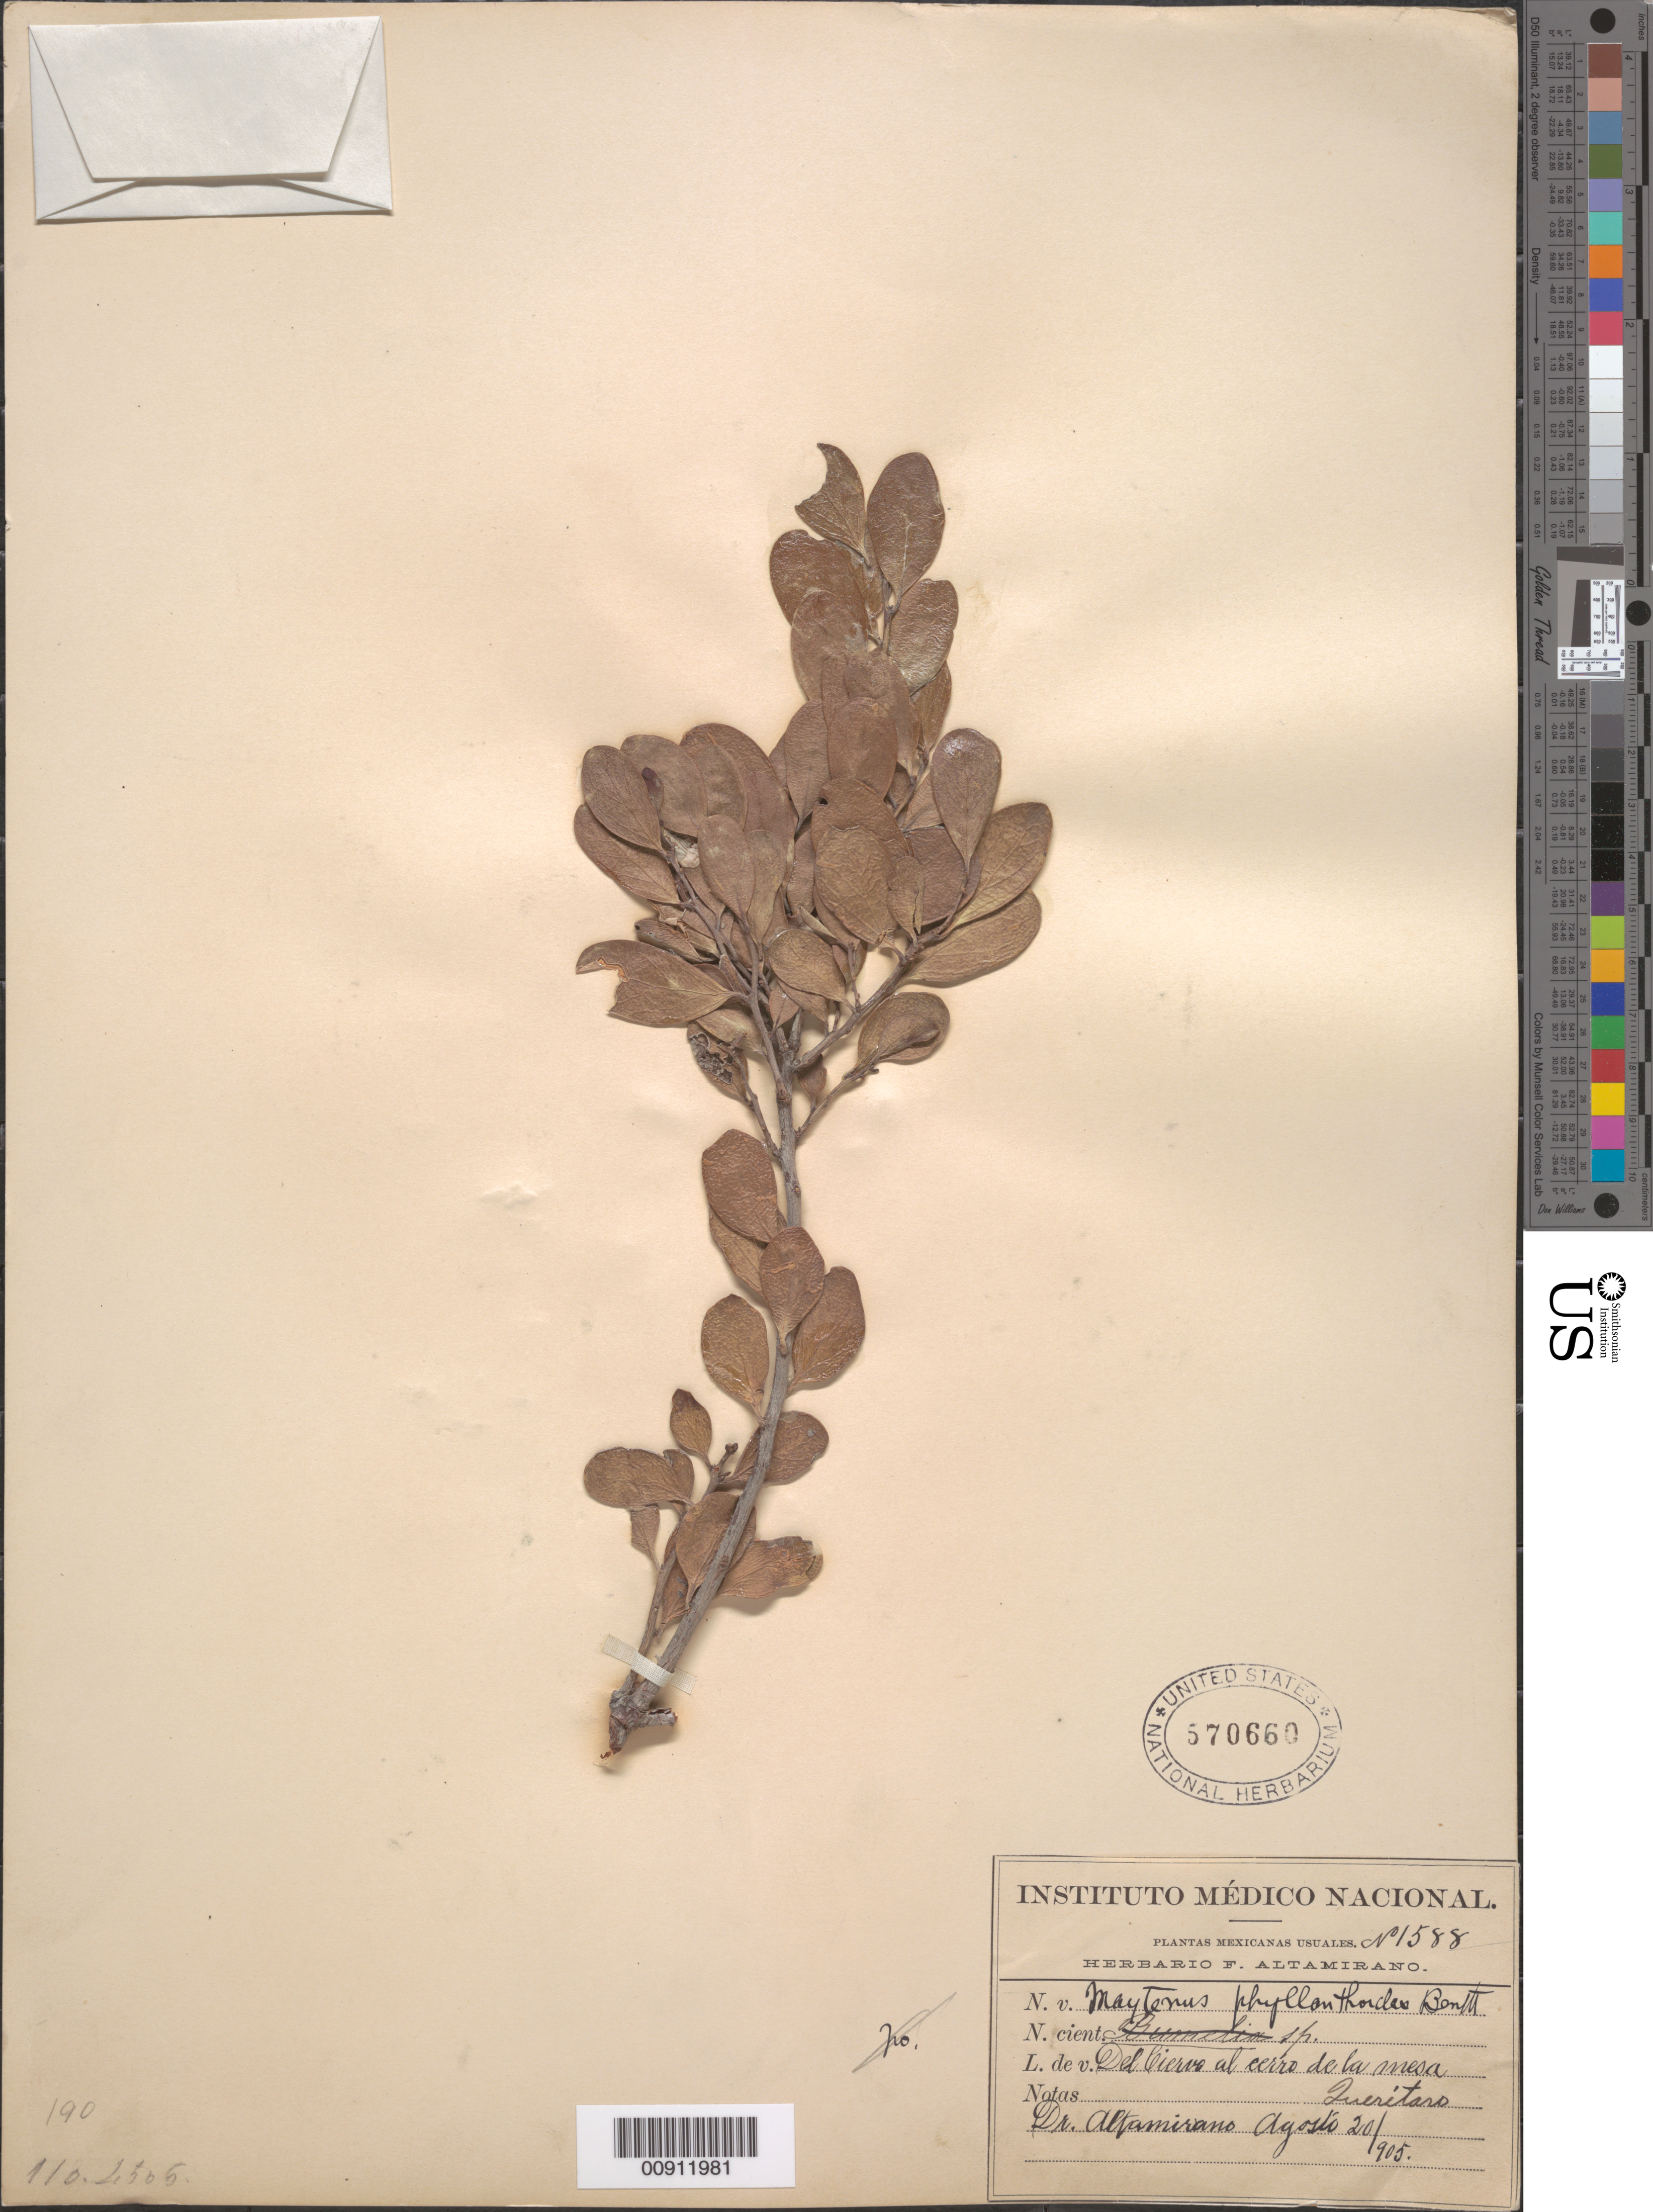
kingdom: Plantae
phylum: Tracheophyta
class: Magnoliopsida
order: Celastrales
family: Celastraceae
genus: Tricerma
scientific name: Tricerma phyllanthoides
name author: (Benth.) Lundell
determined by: Strong, Mark T., (BOT), Smithsonian Institution - National Museum of Natural History (UNITED STATES)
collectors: F. Altamirano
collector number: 1588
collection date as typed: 20 Aug 1905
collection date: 1905-08-20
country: Mexico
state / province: Querétaro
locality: Del Ciervo al Cerro de la Mesa. Querétaro.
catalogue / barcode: US 570660